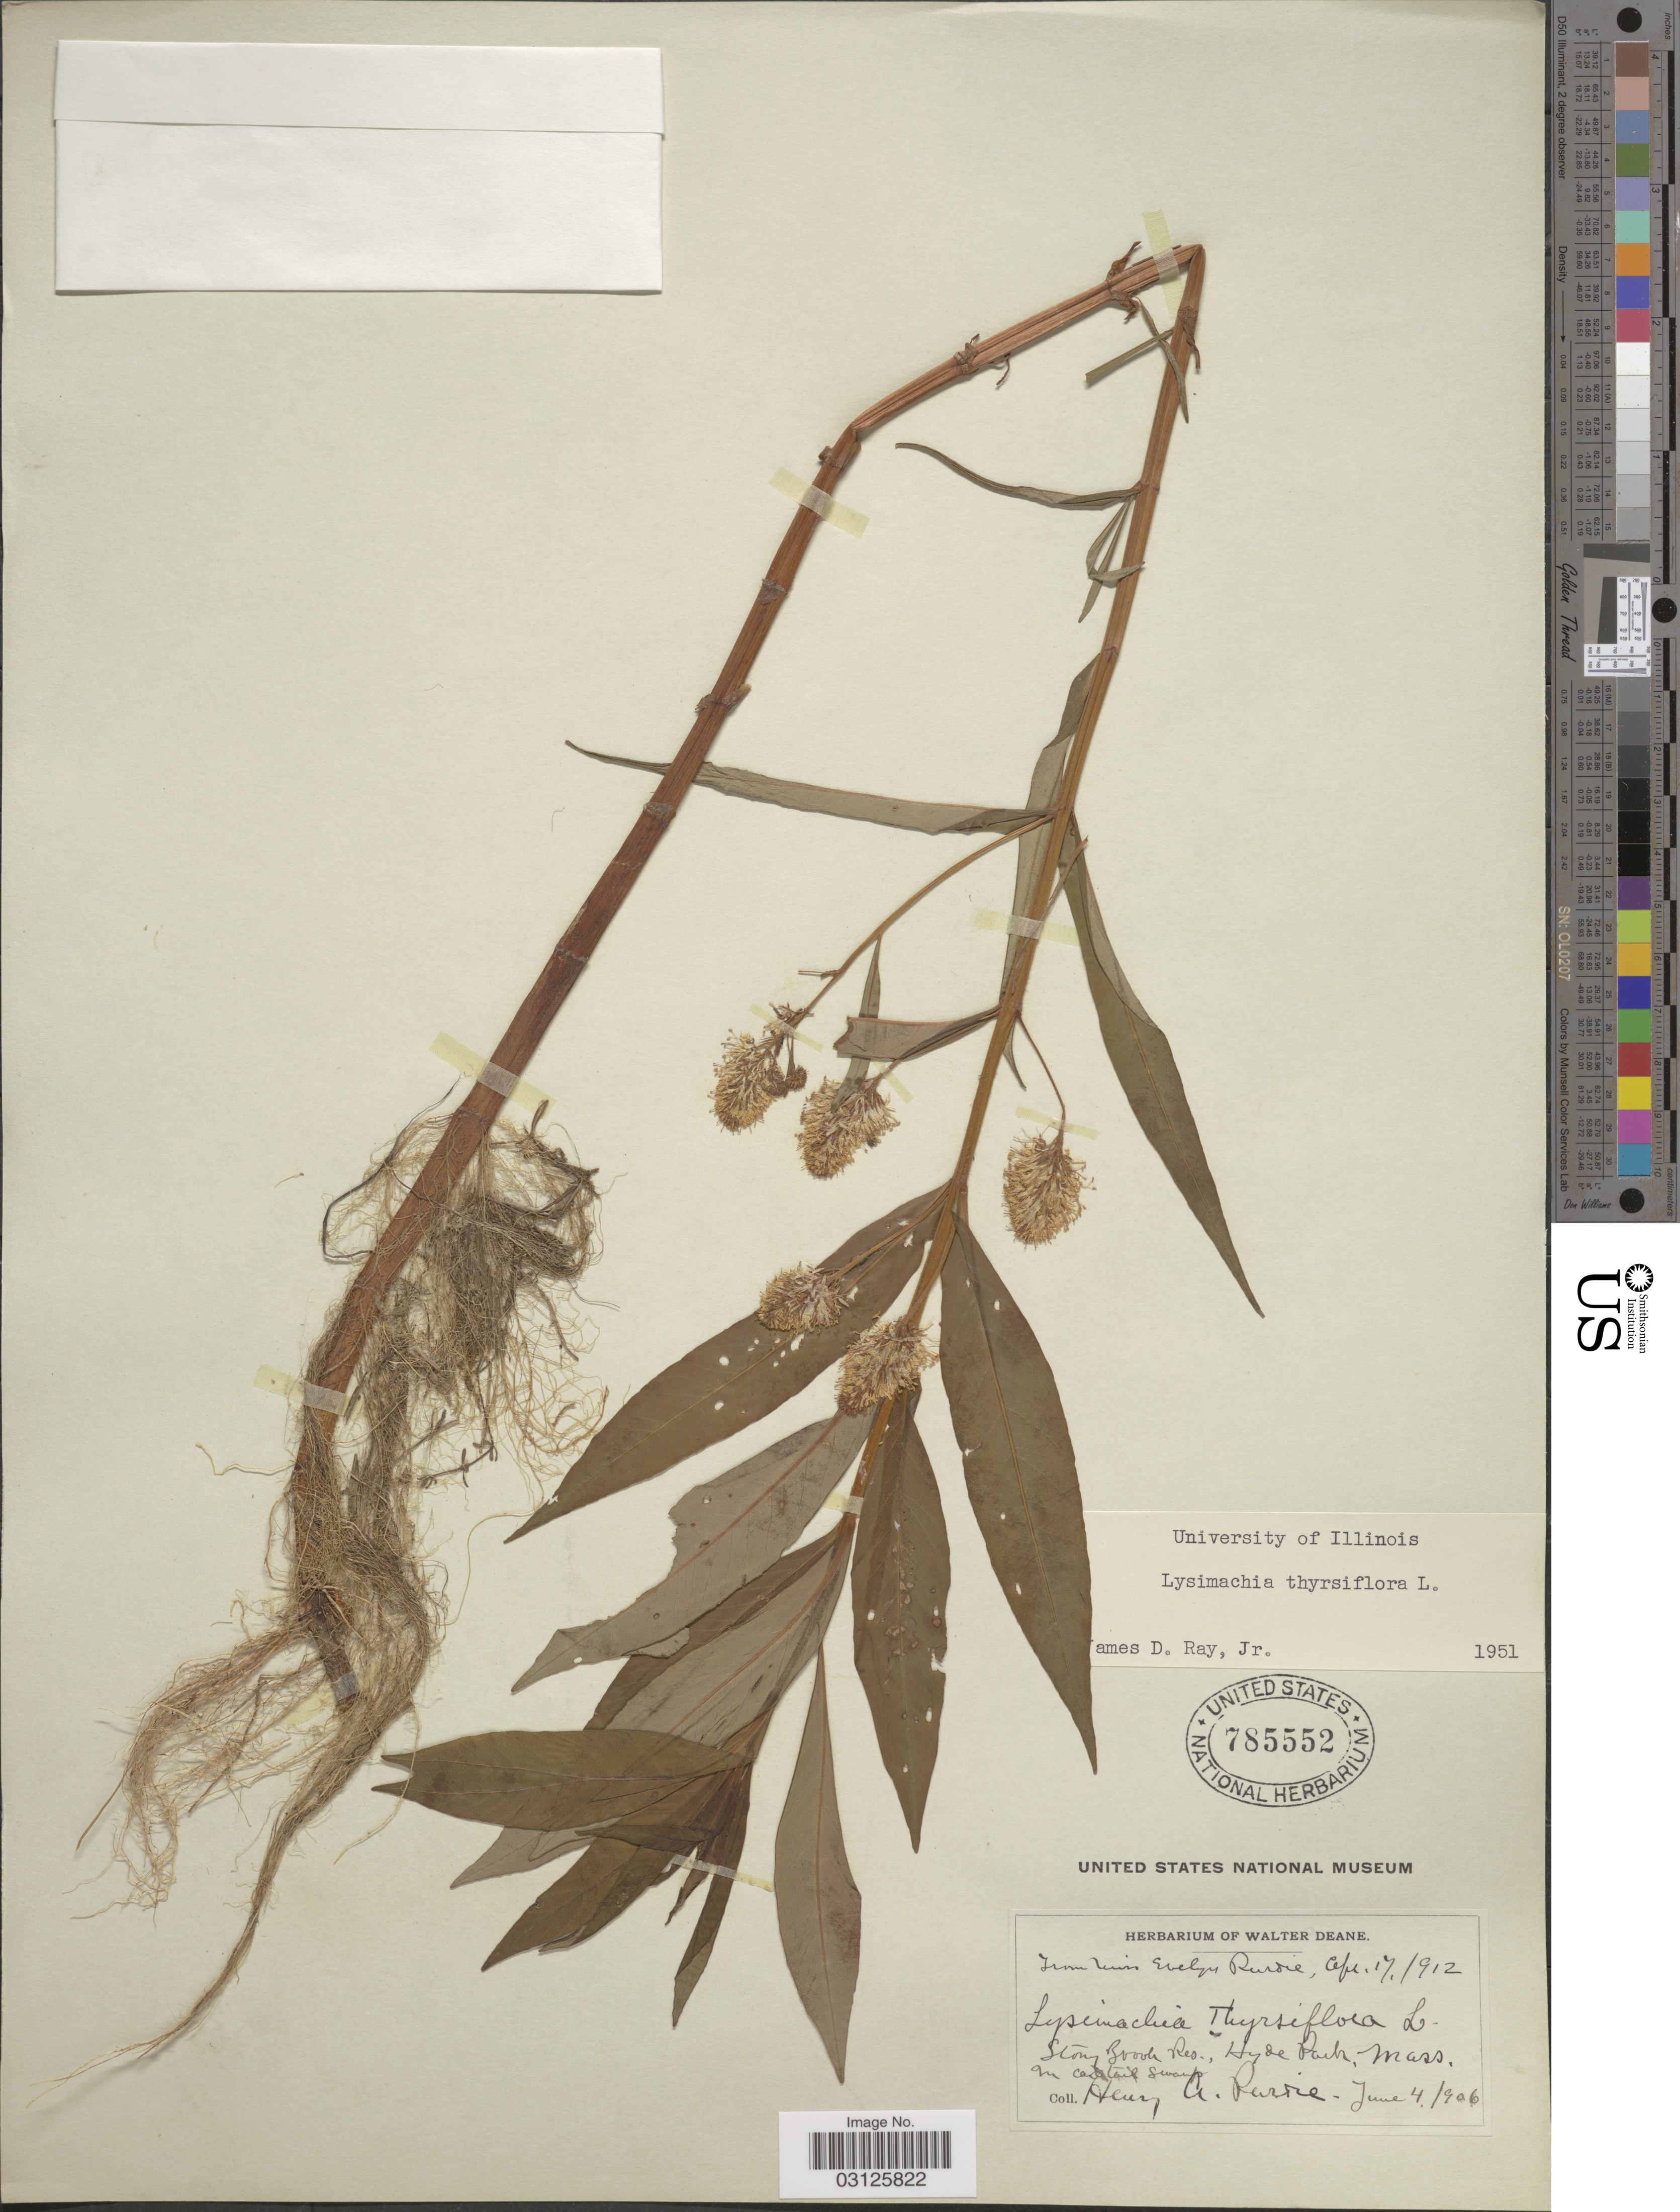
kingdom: Plantae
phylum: Tracheophyta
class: Magnoliopsida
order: Ericales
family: Primulaceae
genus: Lysimachia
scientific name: Lysimachia thyrsiflora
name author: L.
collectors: H. Purdie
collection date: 1906-06-04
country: United States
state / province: Massachusetts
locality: Stony Brook Res., Hyde Park, Mass.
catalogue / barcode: US 785552